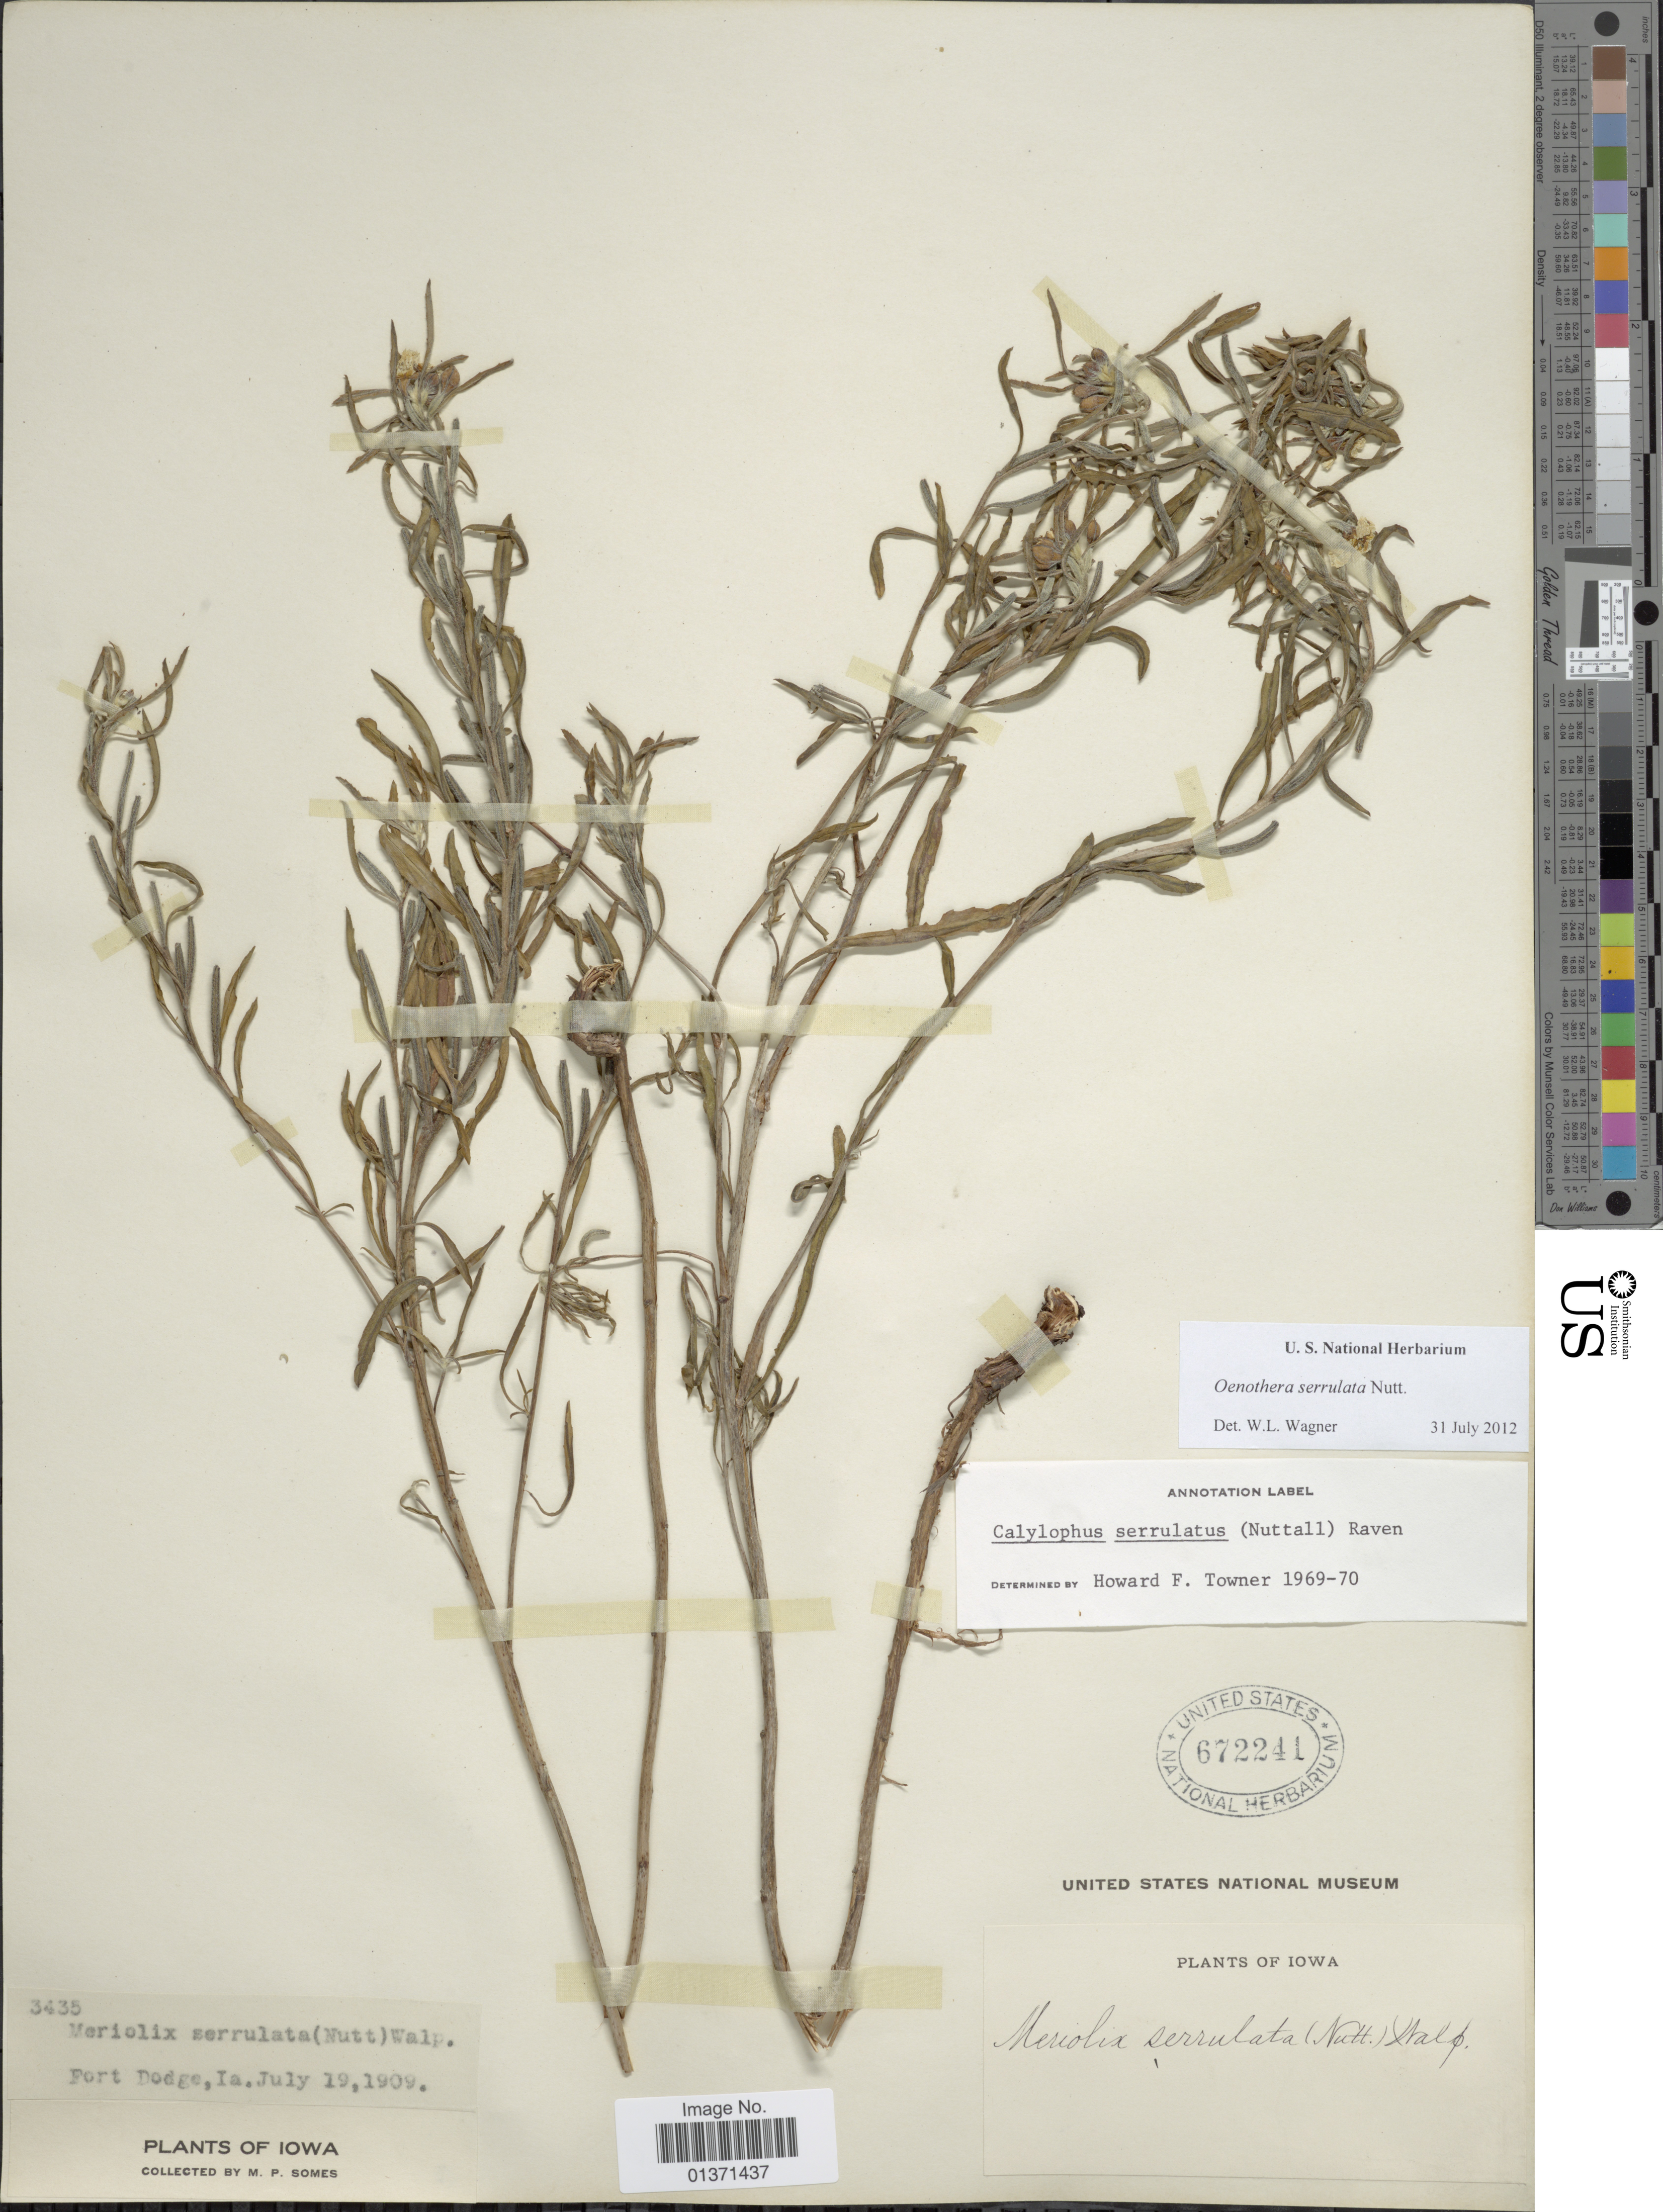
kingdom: Plantae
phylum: Tracheophyta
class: Magnoliopsida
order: Myrtales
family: Onagraceae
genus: Oenothera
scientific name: Oenothera serrulata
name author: Nutt.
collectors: M. Somes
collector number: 3435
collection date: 1909-07-19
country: United States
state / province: Iowa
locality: Fort Dodge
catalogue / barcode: US 672241